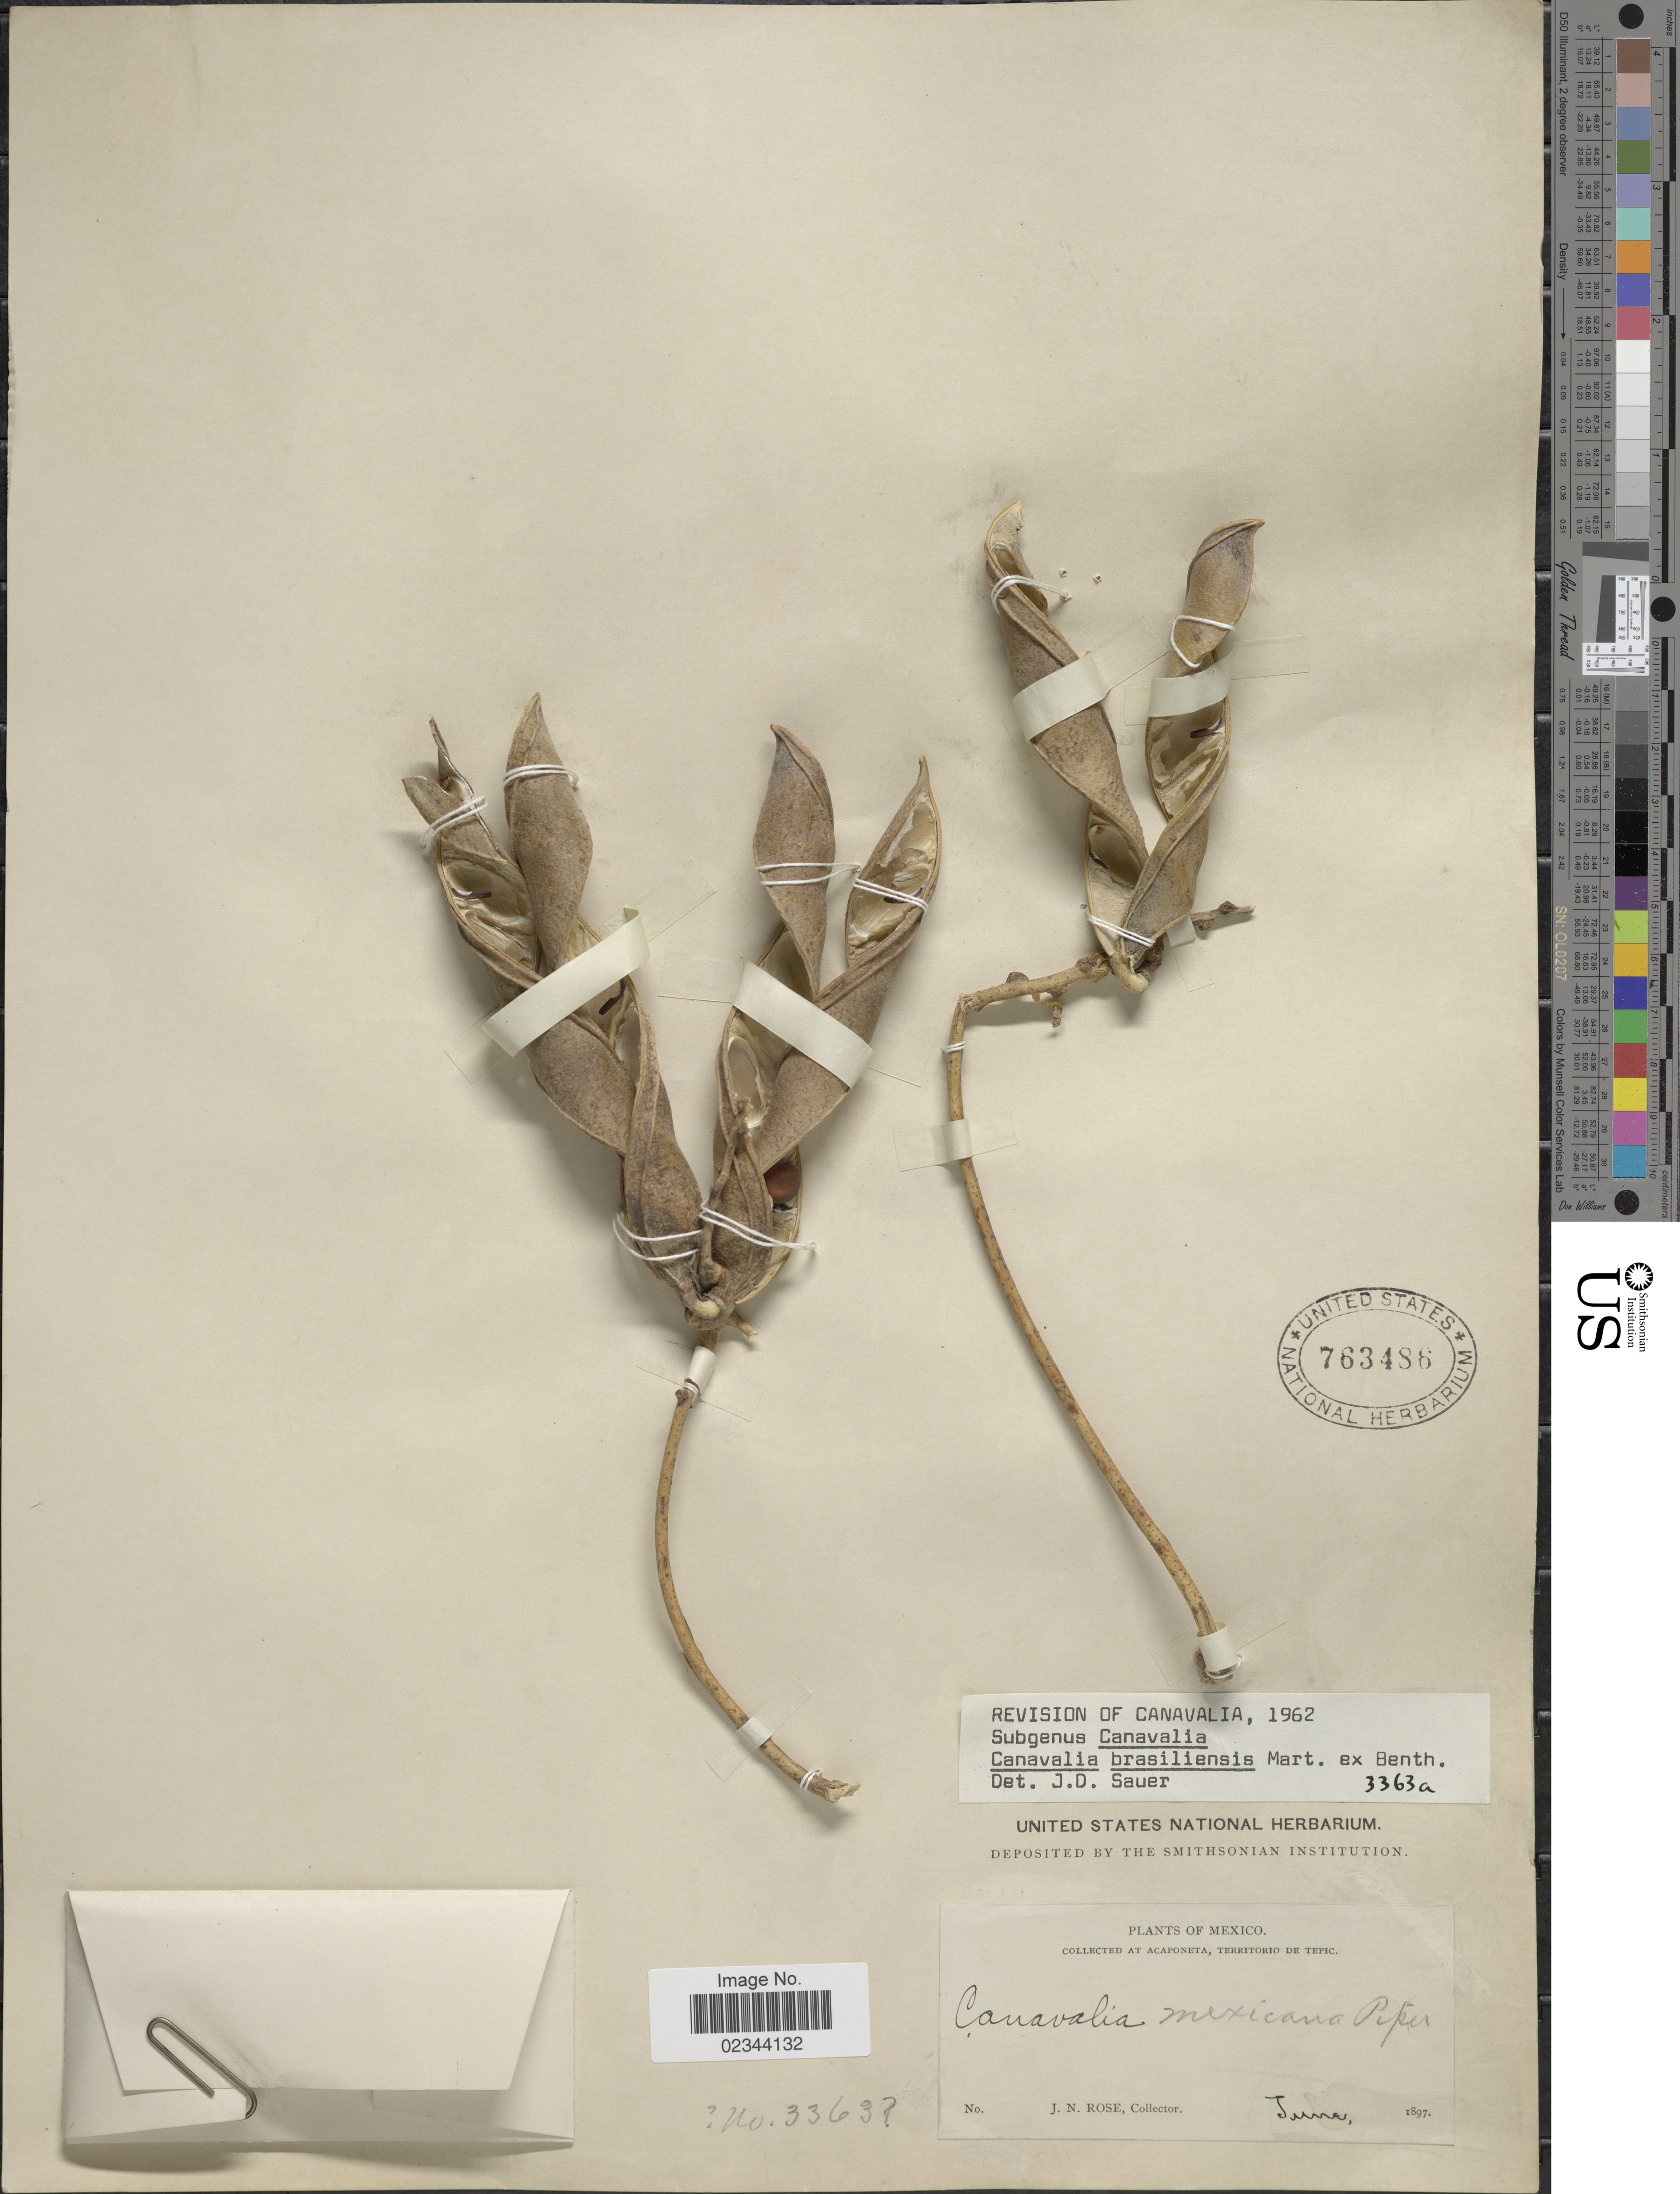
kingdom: Plantae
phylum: Tracheophyta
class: Magnoliopsida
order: Fabales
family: Fabaceae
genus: Canavalia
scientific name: Canavalia brasiliensis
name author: Mart. ex Benth.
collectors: J. N. Rose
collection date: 1897-06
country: Mexico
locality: At Acaponeta, Territorio de Tepic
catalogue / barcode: US 763486